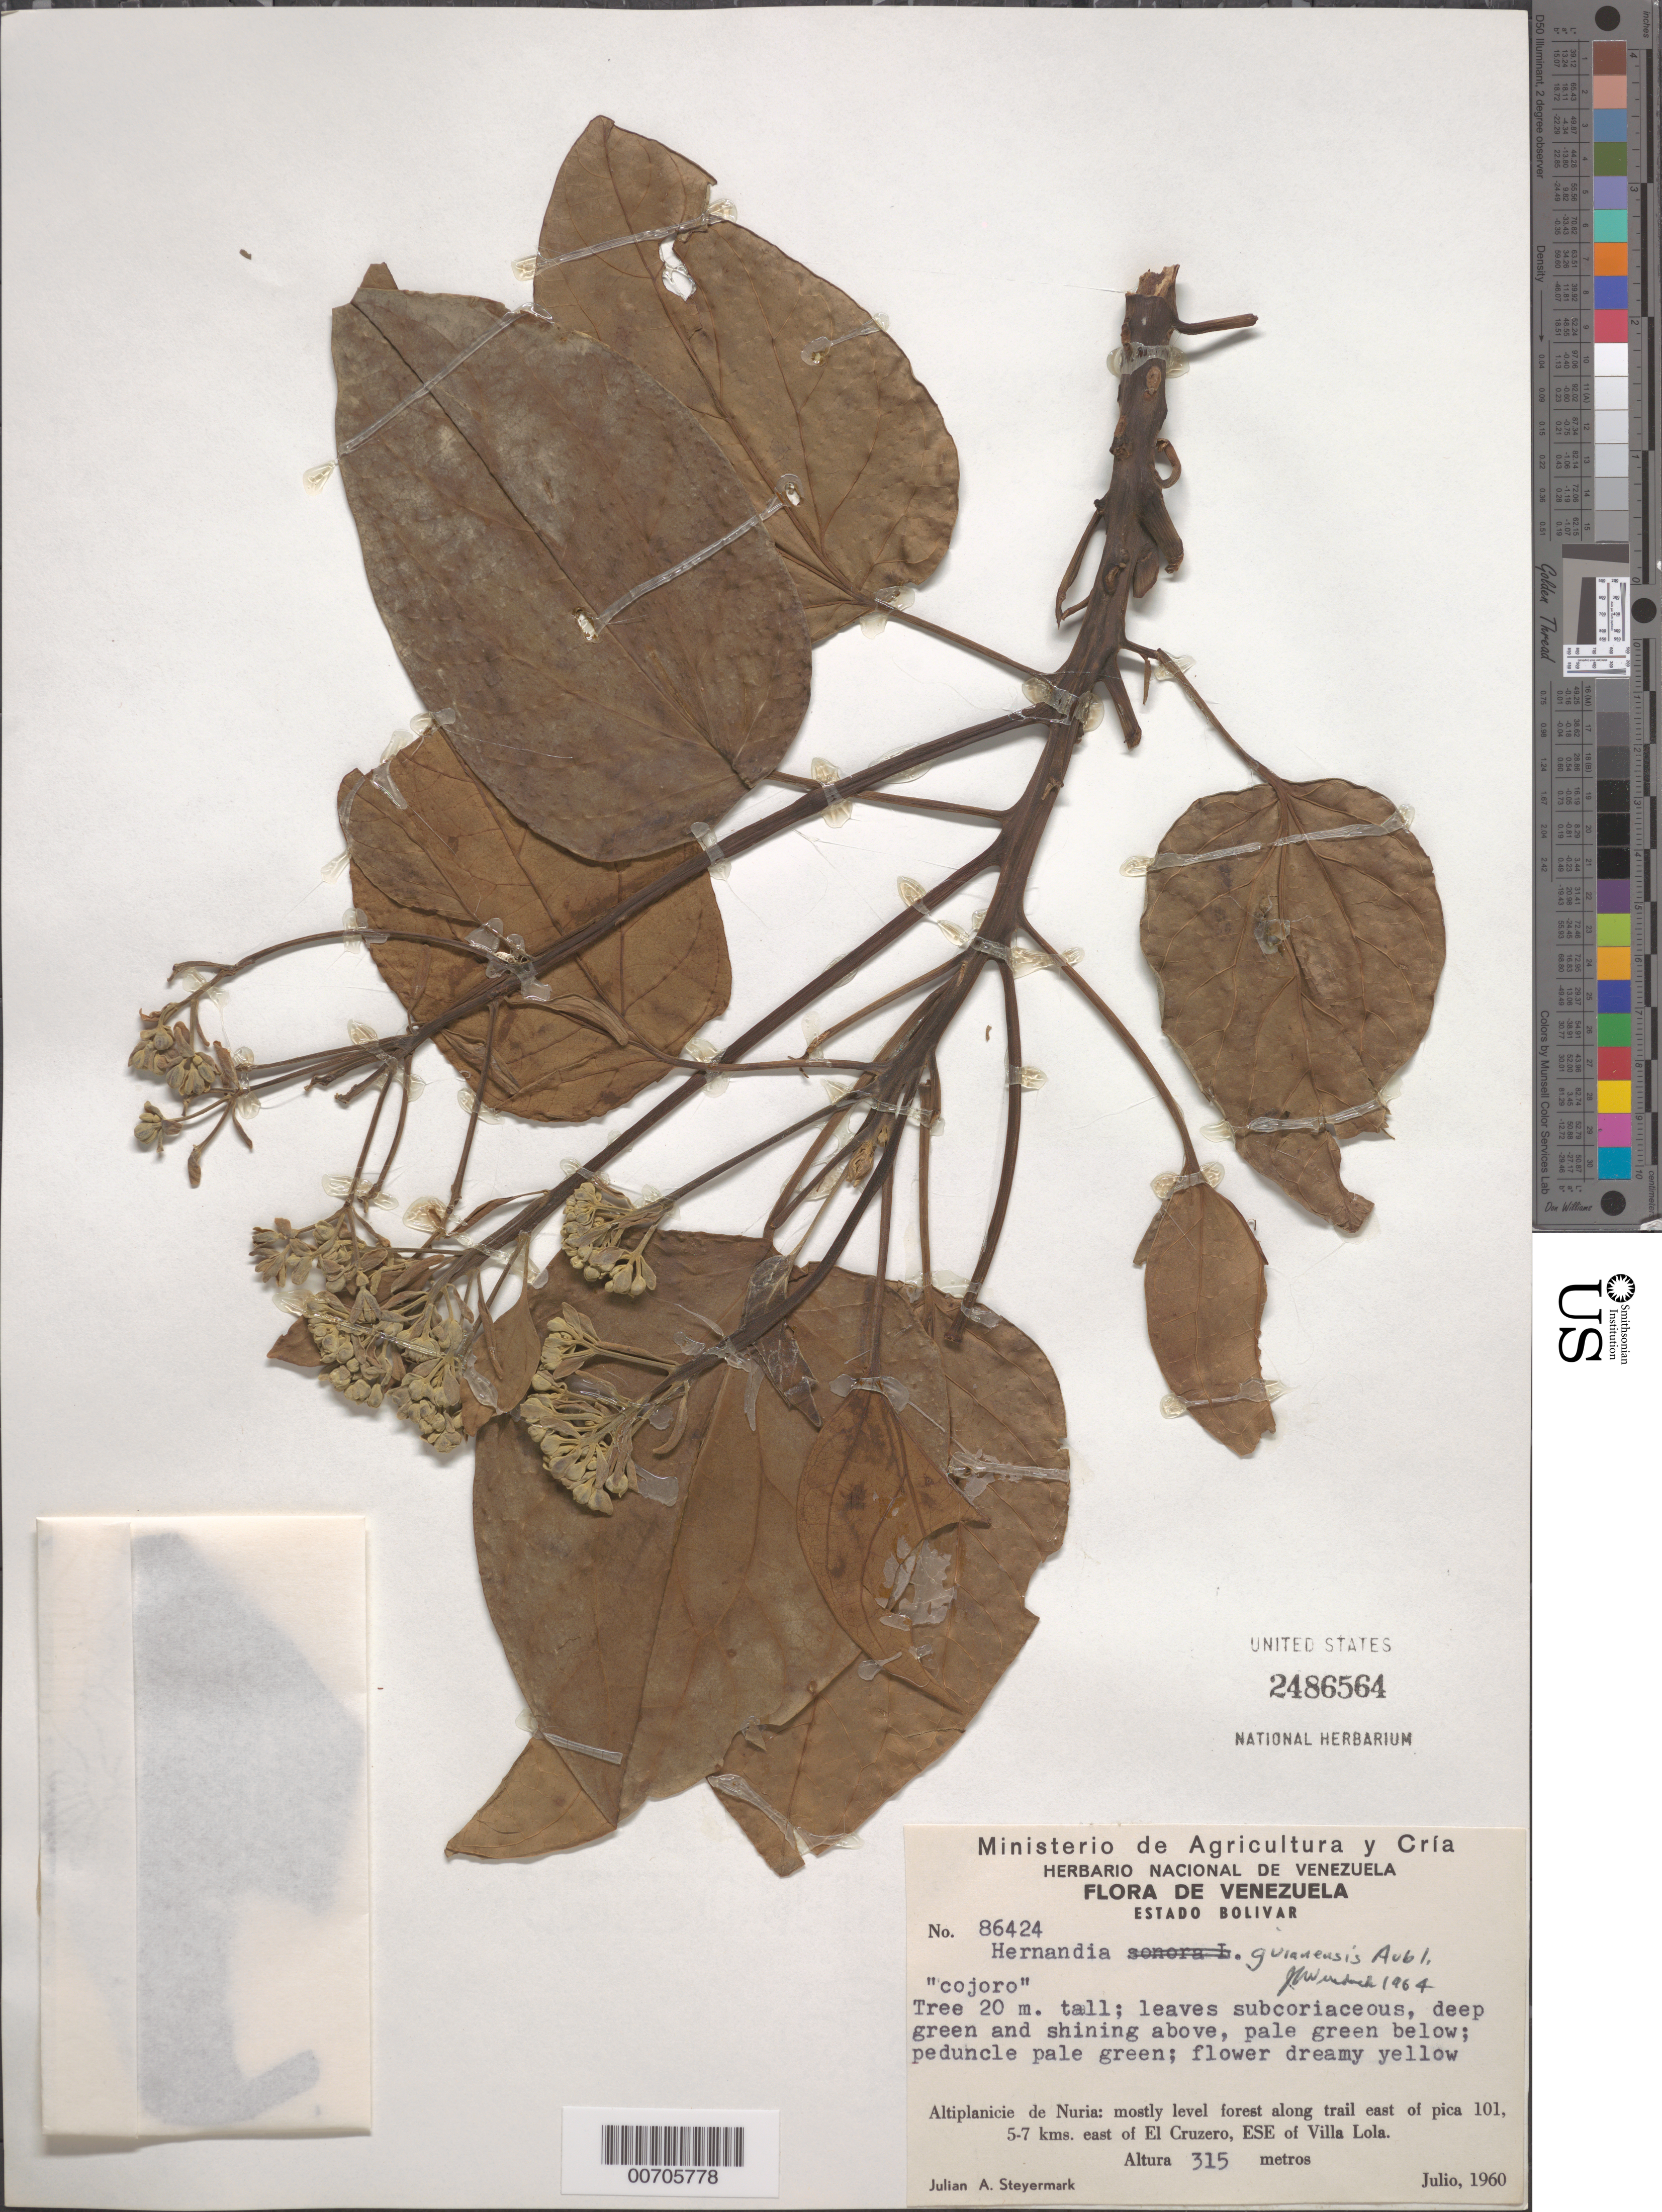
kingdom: Plantae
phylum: Tracheophyta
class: Magnoliopsida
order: Laurales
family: Hernandiaceae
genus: Hernandia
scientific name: Hernandia guianensis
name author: Aubl.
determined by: Wurdack, John J., (US), US (UNITED STATES)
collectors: J. Steyermark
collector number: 86424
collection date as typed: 16-Jul-60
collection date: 1960-07-16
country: Venezuela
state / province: Bolívar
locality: Altiplanicie de Nuria, trail E of pk 101, 5-7 km E of El Cruzero, ESE of Villa Lola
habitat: Level forest along trail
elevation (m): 315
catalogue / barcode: US 2486564